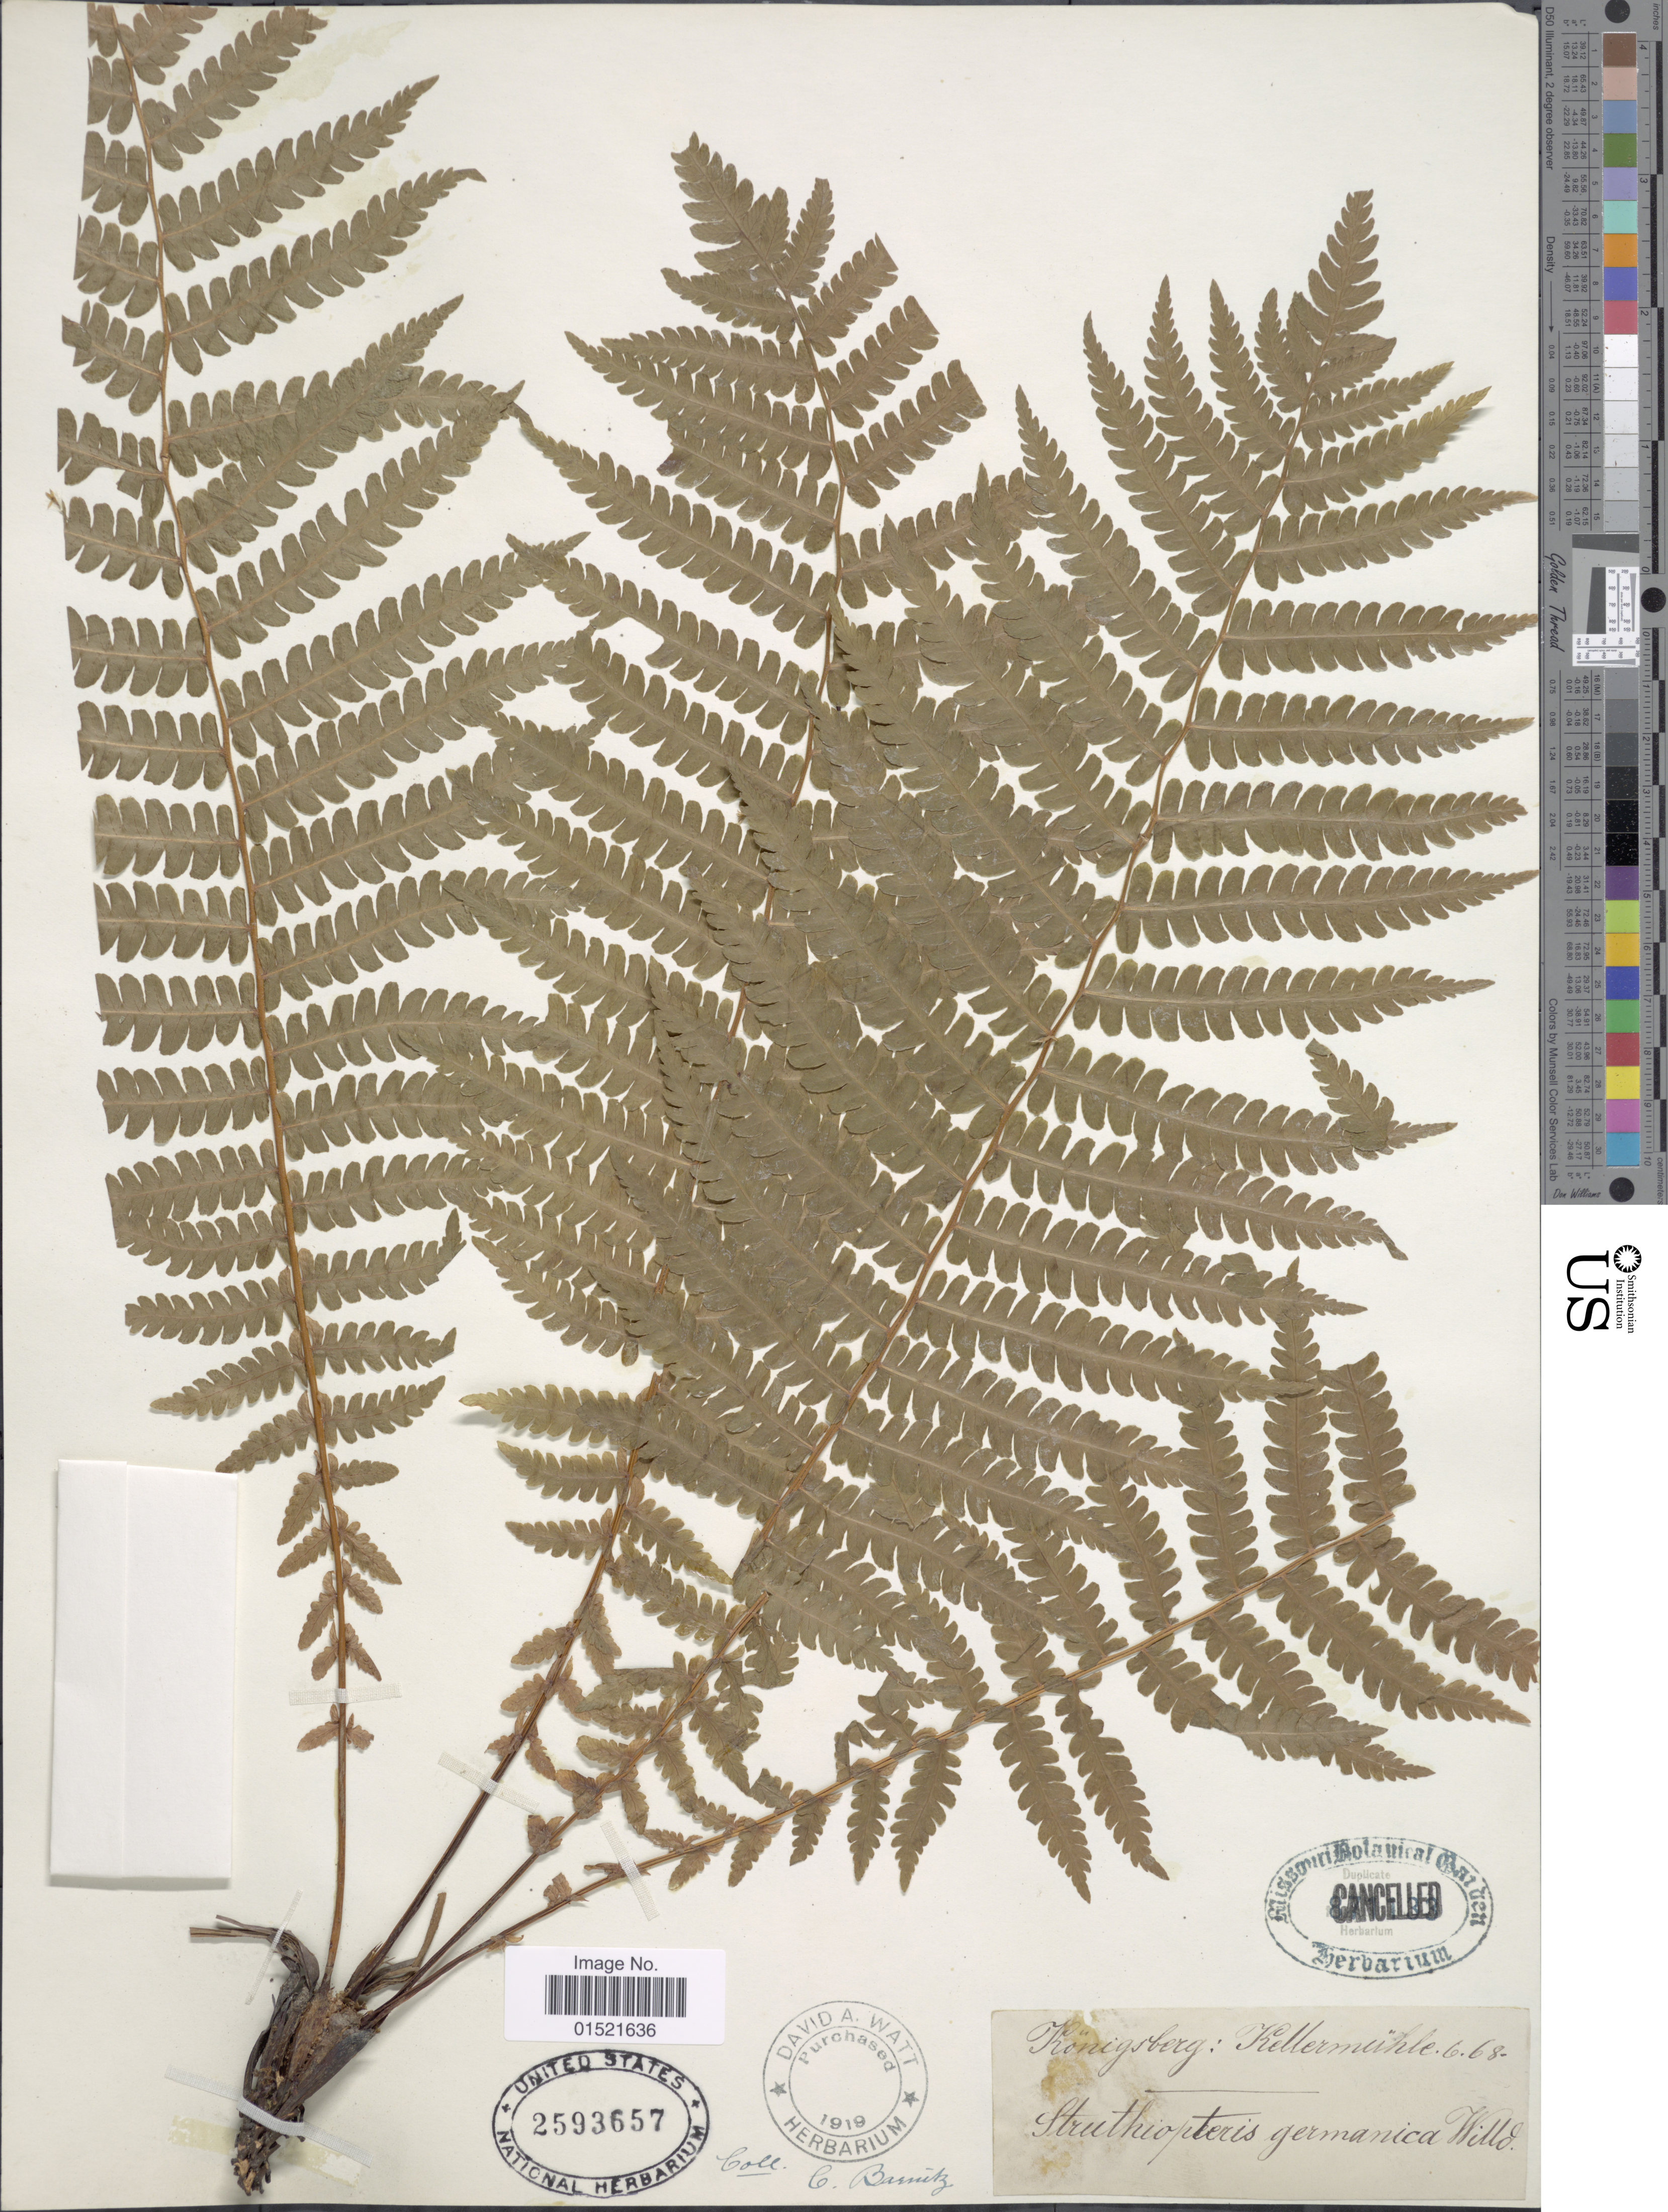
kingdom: Plantae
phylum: Tracheophyta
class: Polypodiopsida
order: Polypodiales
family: Onocleaceae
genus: Matteuccia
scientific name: Matteuccia struthiopteris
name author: (L.) Tod.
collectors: C. G. Baenitz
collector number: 68*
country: Germany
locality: Germanica, Konigsberg: Kellermuhle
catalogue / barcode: US 2593657